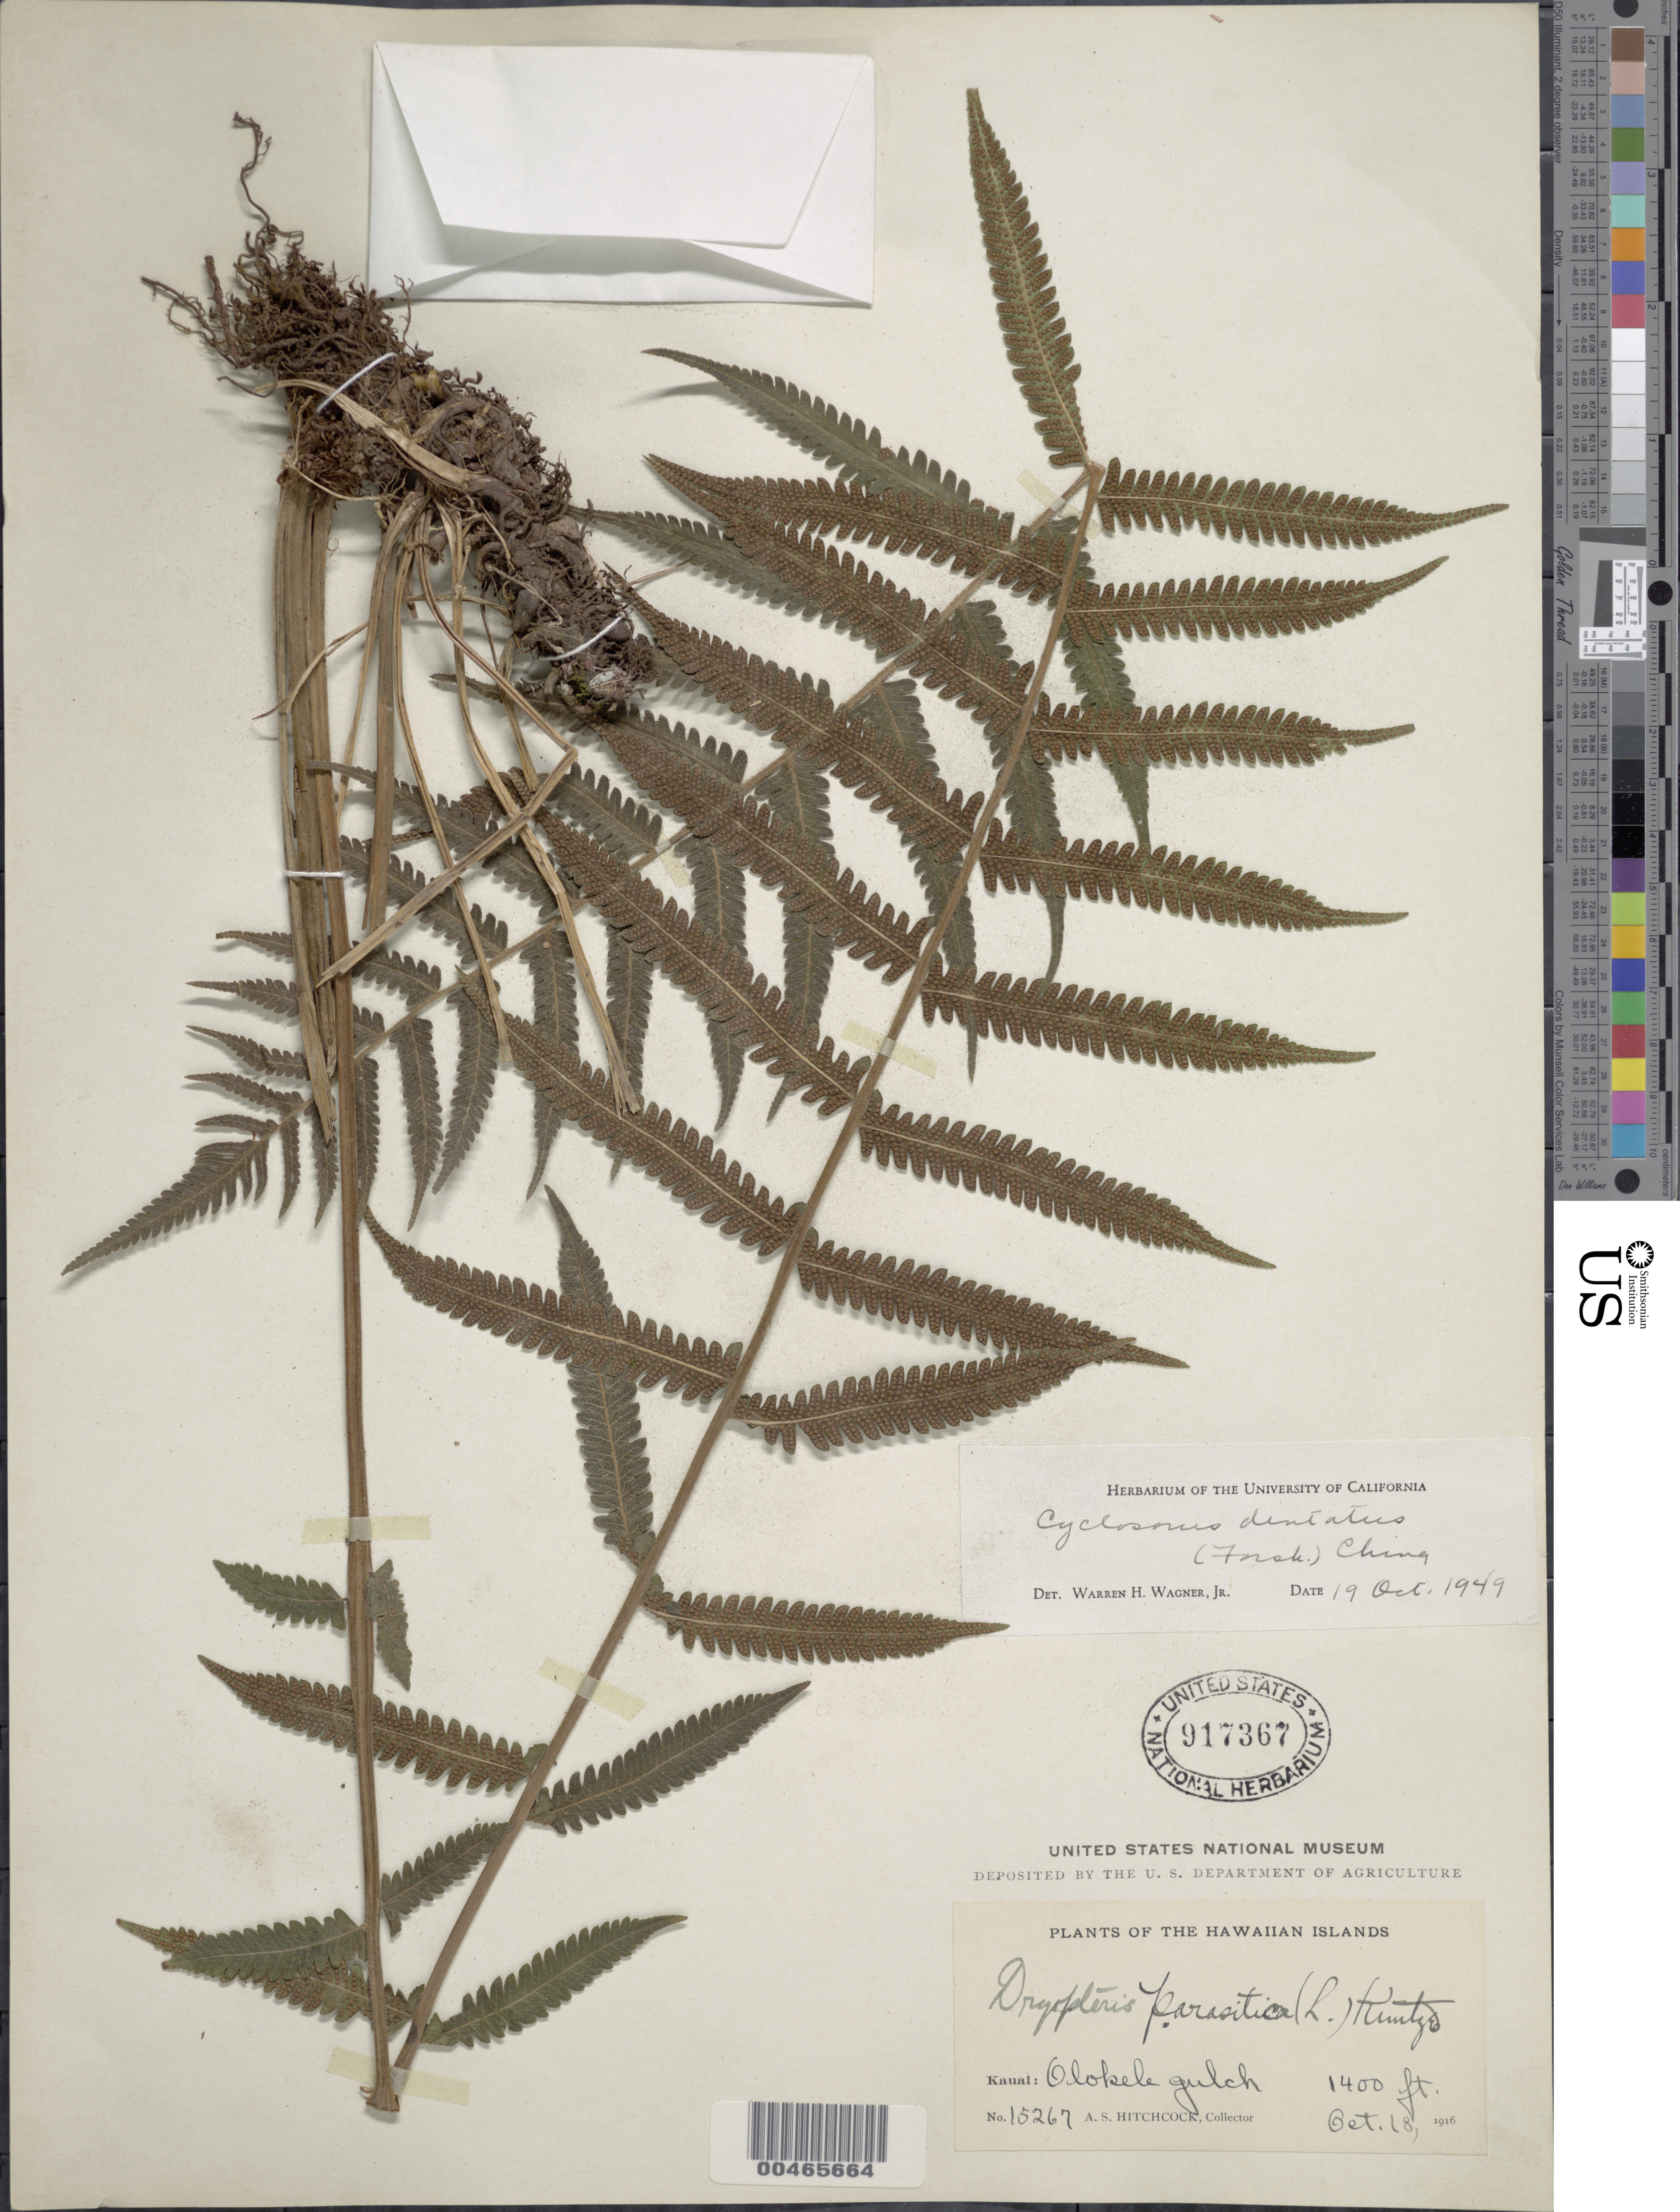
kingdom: Plantae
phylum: Tracheophyta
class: Polypodiopsida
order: Polypodiales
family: Thelypteridaceae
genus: Christella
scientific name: Christella dentata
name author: (Forssk.) Brownsey & Jermy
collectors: A. S. Hitchcock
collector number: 15267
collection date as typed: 18 Oct 1916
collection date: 1916-10-18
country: United States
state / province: Hawaii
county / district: Kauai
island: Kaua'i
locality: Olokele gulch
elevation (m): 427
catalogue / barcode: US 917367